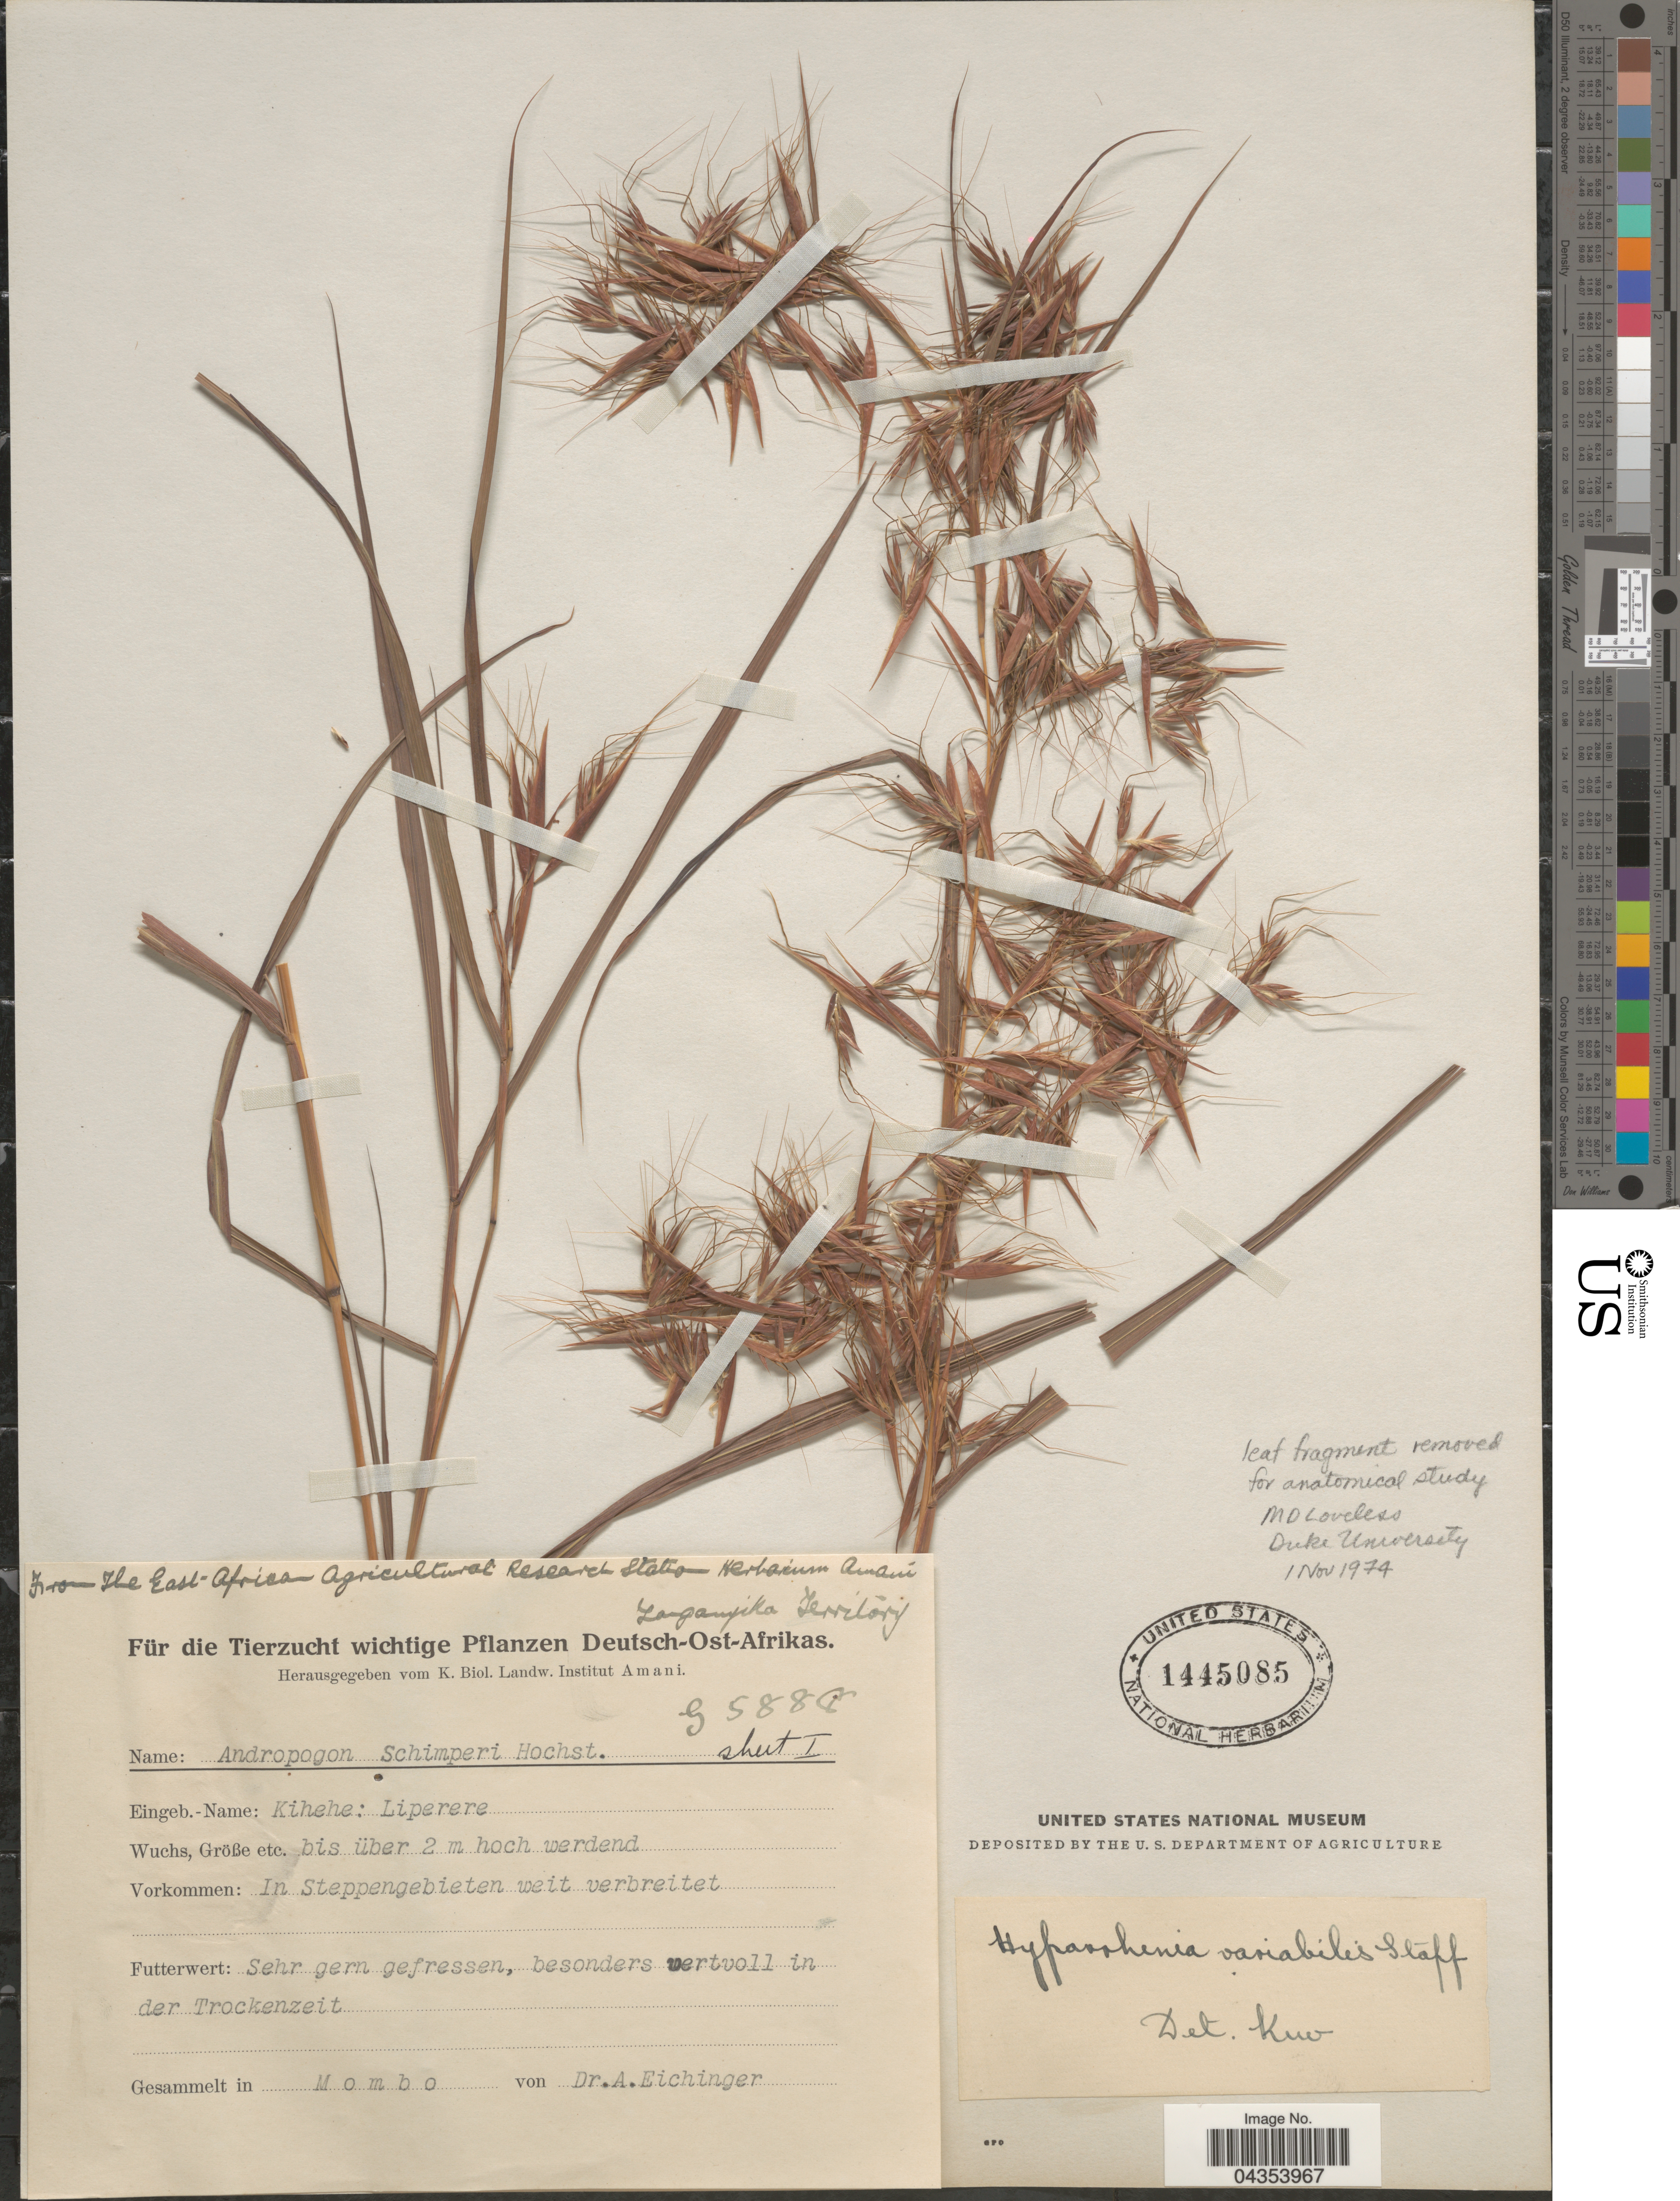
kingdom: Plantae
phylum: Tracheophyta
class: Liliopsida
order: Poales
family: Poaceae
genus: Hyparrhenia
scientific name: Hyparrhenia variabilis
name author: Stapf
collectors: A. Eichinger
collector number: G5888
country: Tanzania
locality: Tanganyika Territory. Deutsch-Ost-Afrikas. Sehr gern gefressen, besonders wertvoll in der Trockenzeit. Mombo.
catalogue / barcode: US 1445085